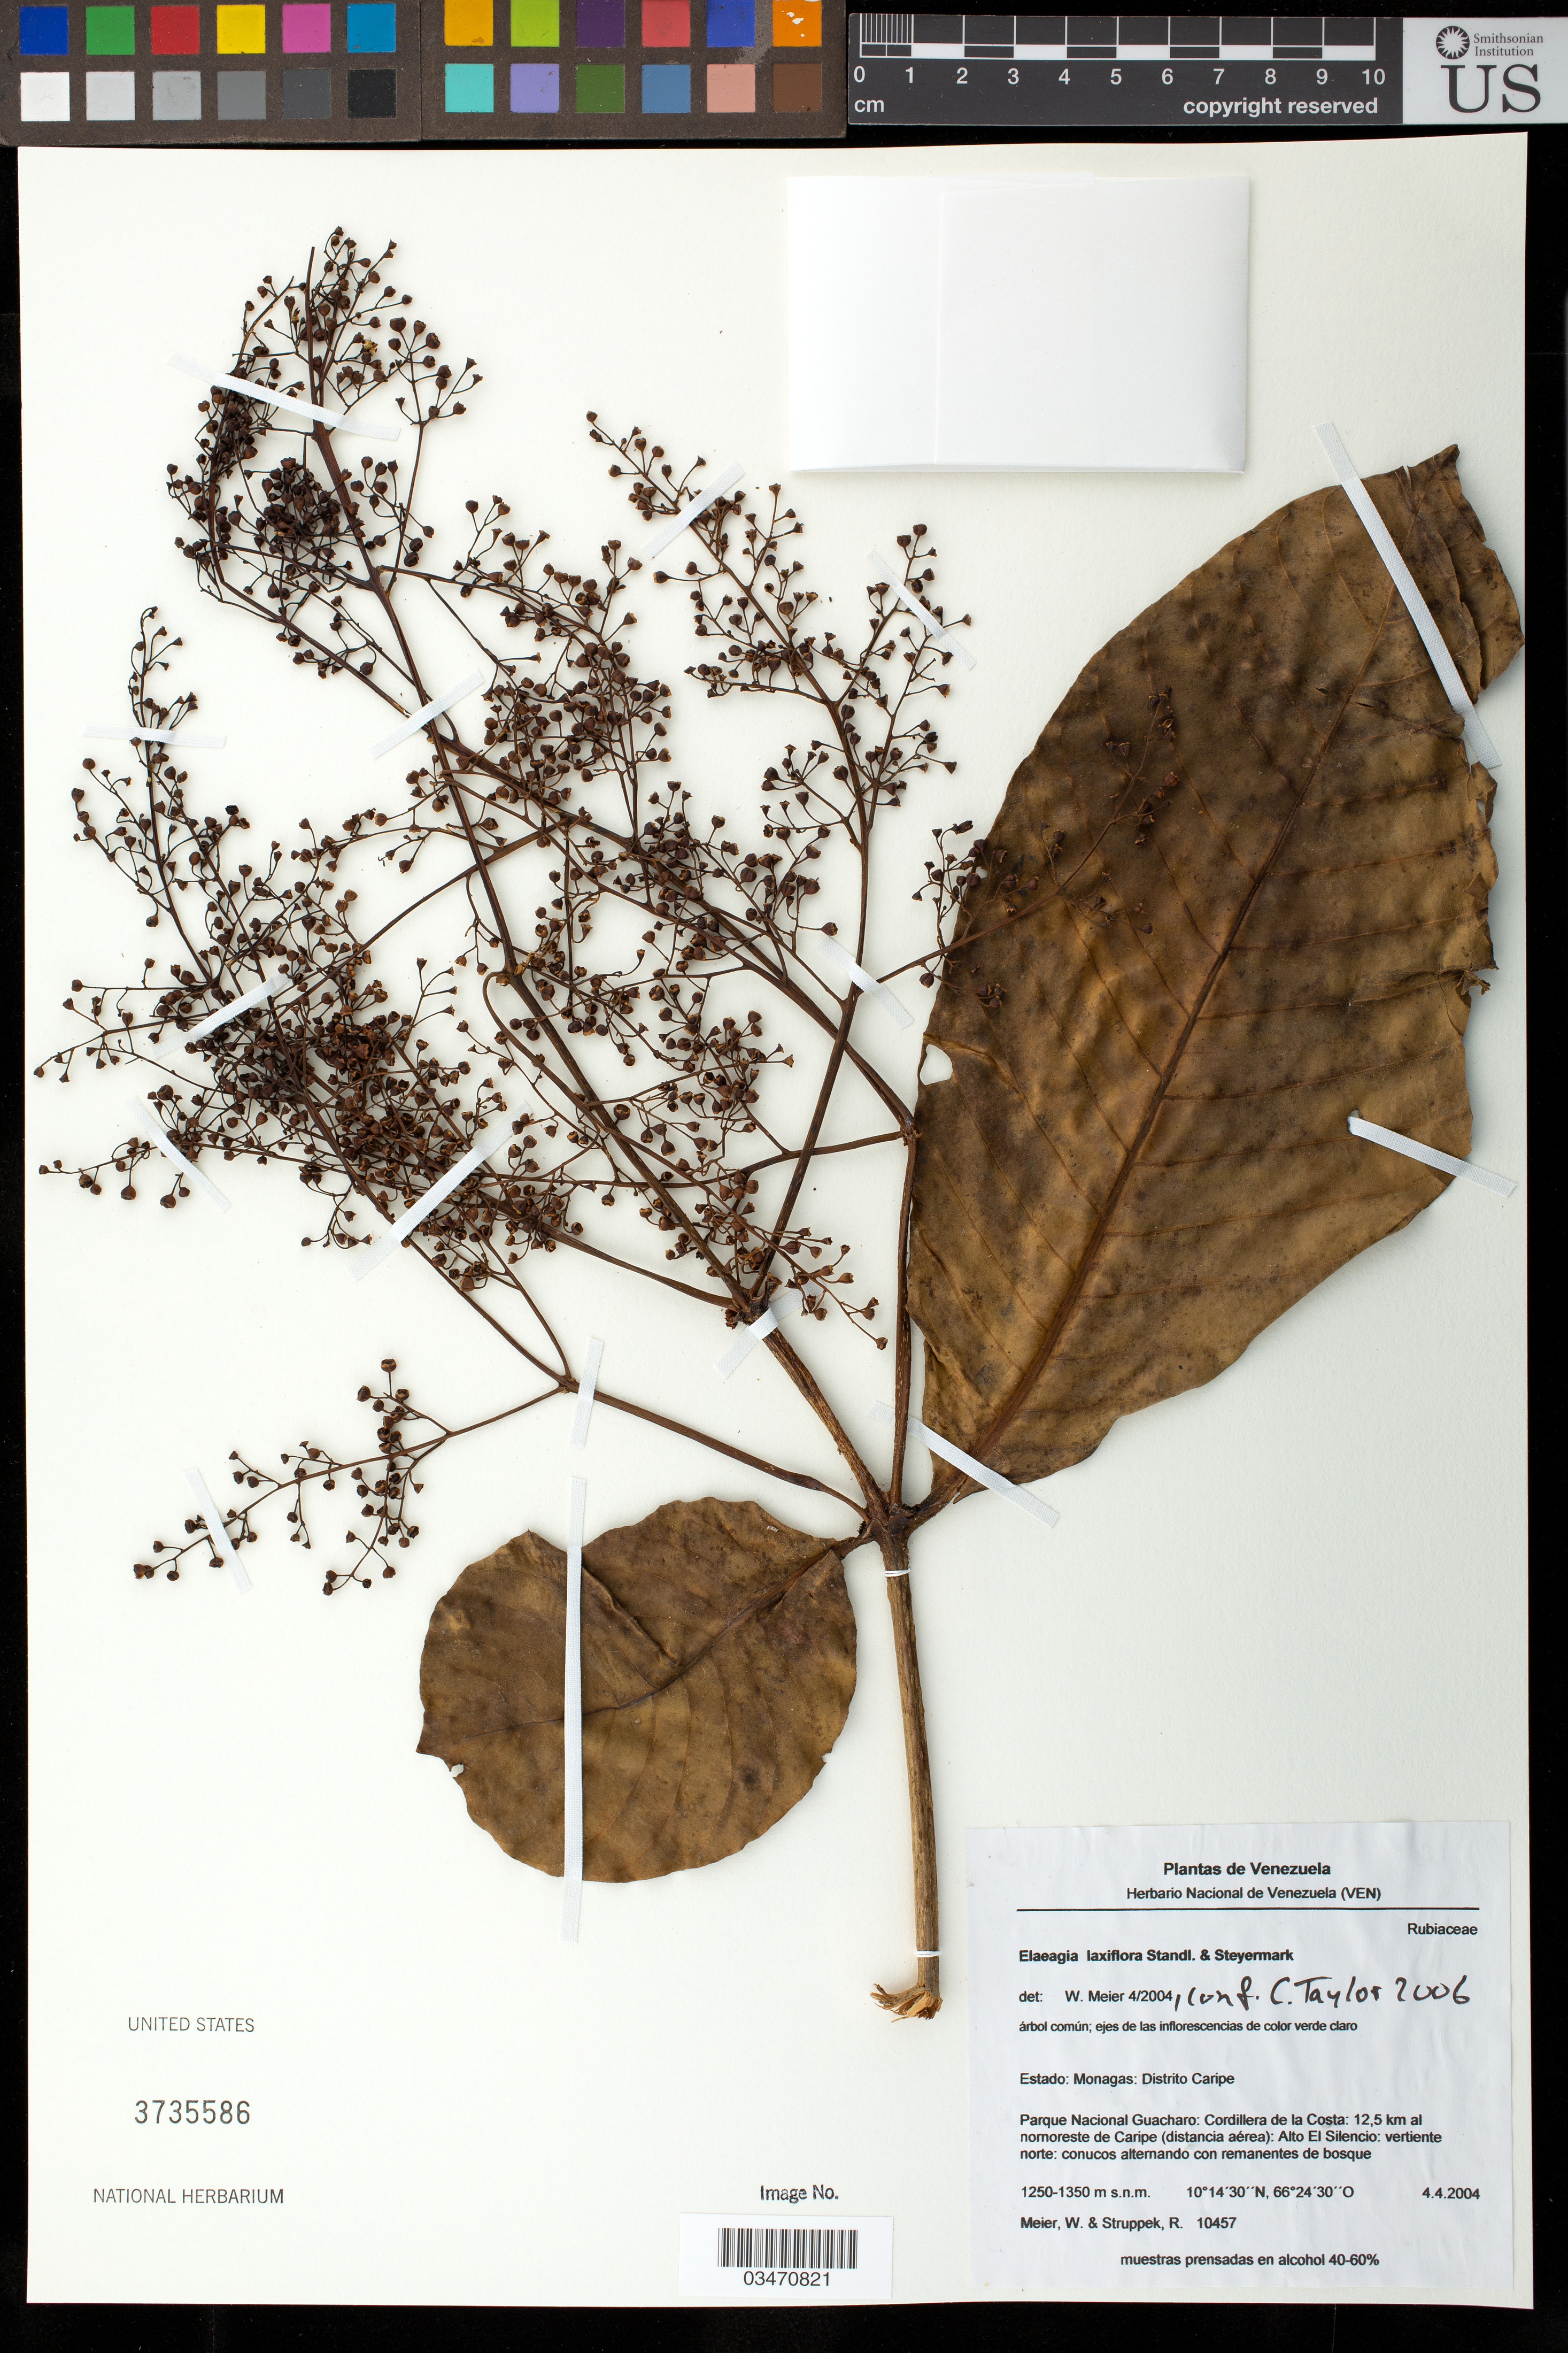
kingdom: Plantae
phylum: Tracheophyta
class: Magnoliopsida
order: Gentianales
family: Rubiaceae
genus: Elaeagia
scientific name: Elaeagia laxiflora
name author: Standl. & Steyerm.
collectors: W. Meier & R. Struppek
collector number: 10457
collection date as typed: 04 Apr 2004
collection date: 2004-04-04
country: Venezuela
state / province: Monagas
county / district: Caripe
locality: Estado: Monagas. Distrito Caripe. Parque Nacional Guacharo, Cordillera de la Costa, 12.5 km al nornoreste de Caripe (distancia aérea), Alto El Silencio, vertiente norte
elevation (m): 1250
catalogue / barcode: US 3735586